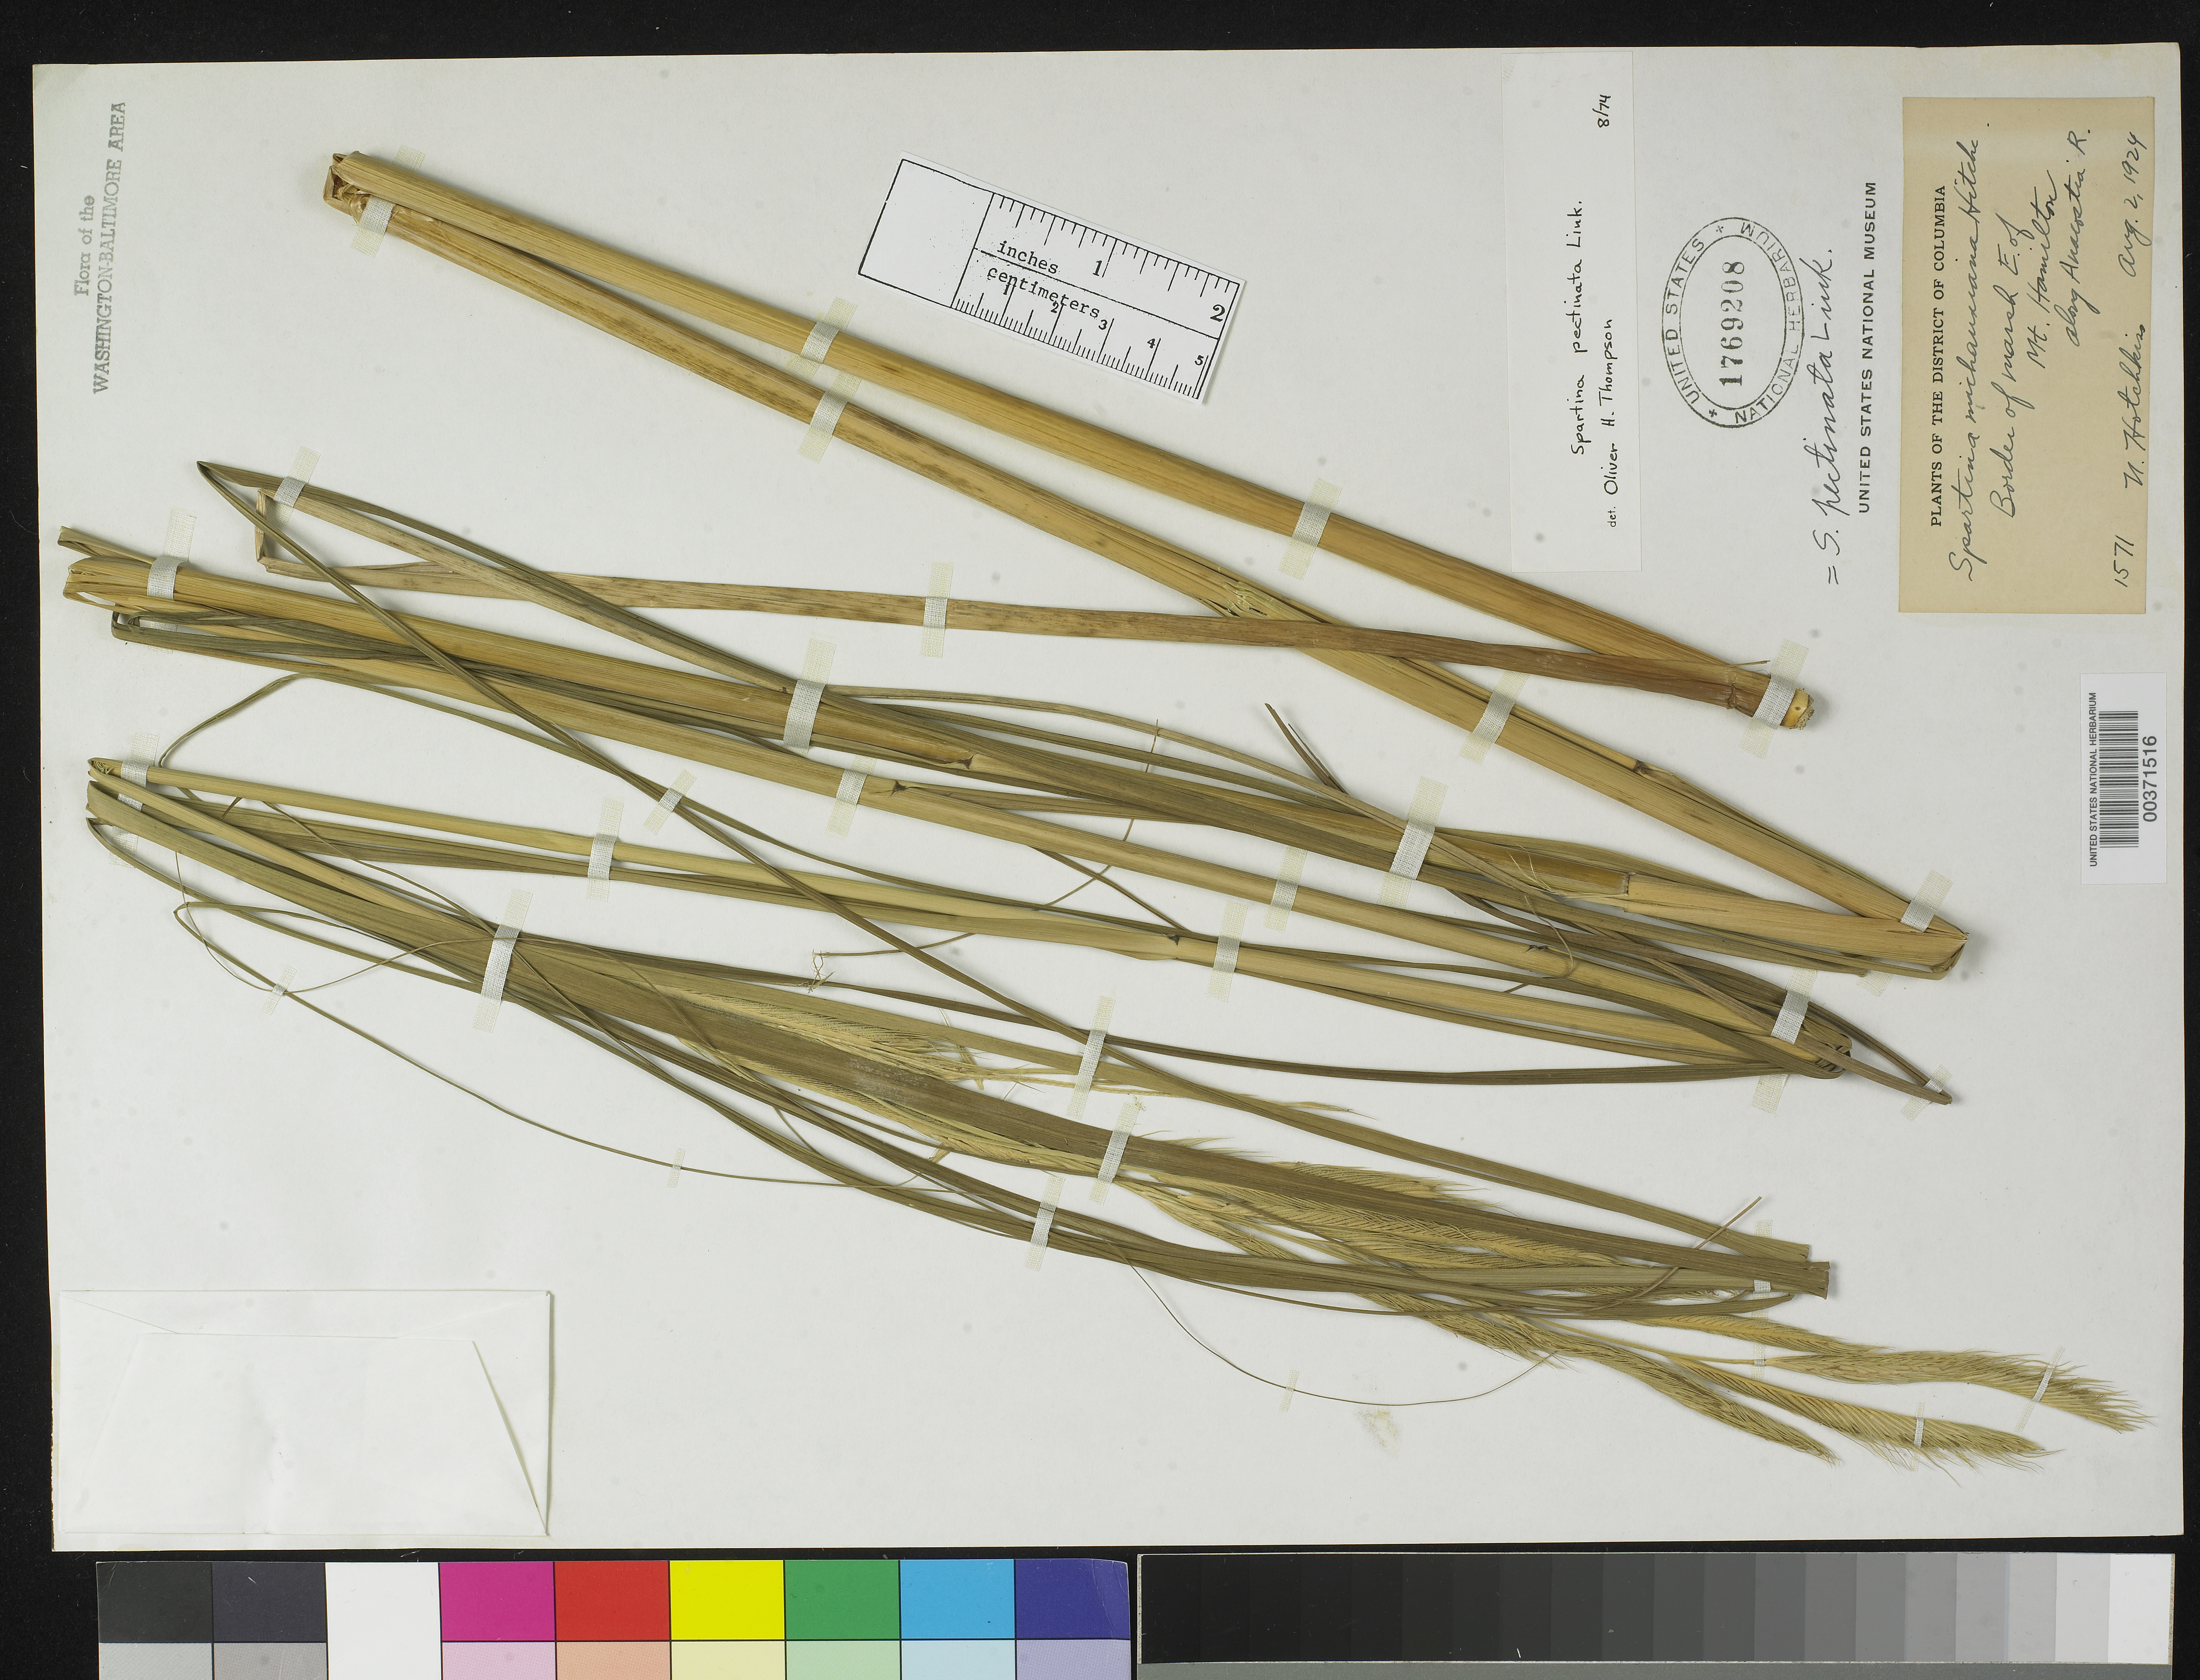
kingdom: Plantae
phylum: Tracheophyta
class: Liliopsida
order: Poales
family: Poaceae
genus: Spartina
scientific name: Spartina pectinata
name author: Link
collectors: N. Hotchkiss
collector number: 1571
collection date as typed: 02 Aug 1924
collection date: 1924-08-02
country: United States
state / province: District of Columbia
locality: Mount Hamilton, Anacostia River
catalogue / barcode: US 1769208